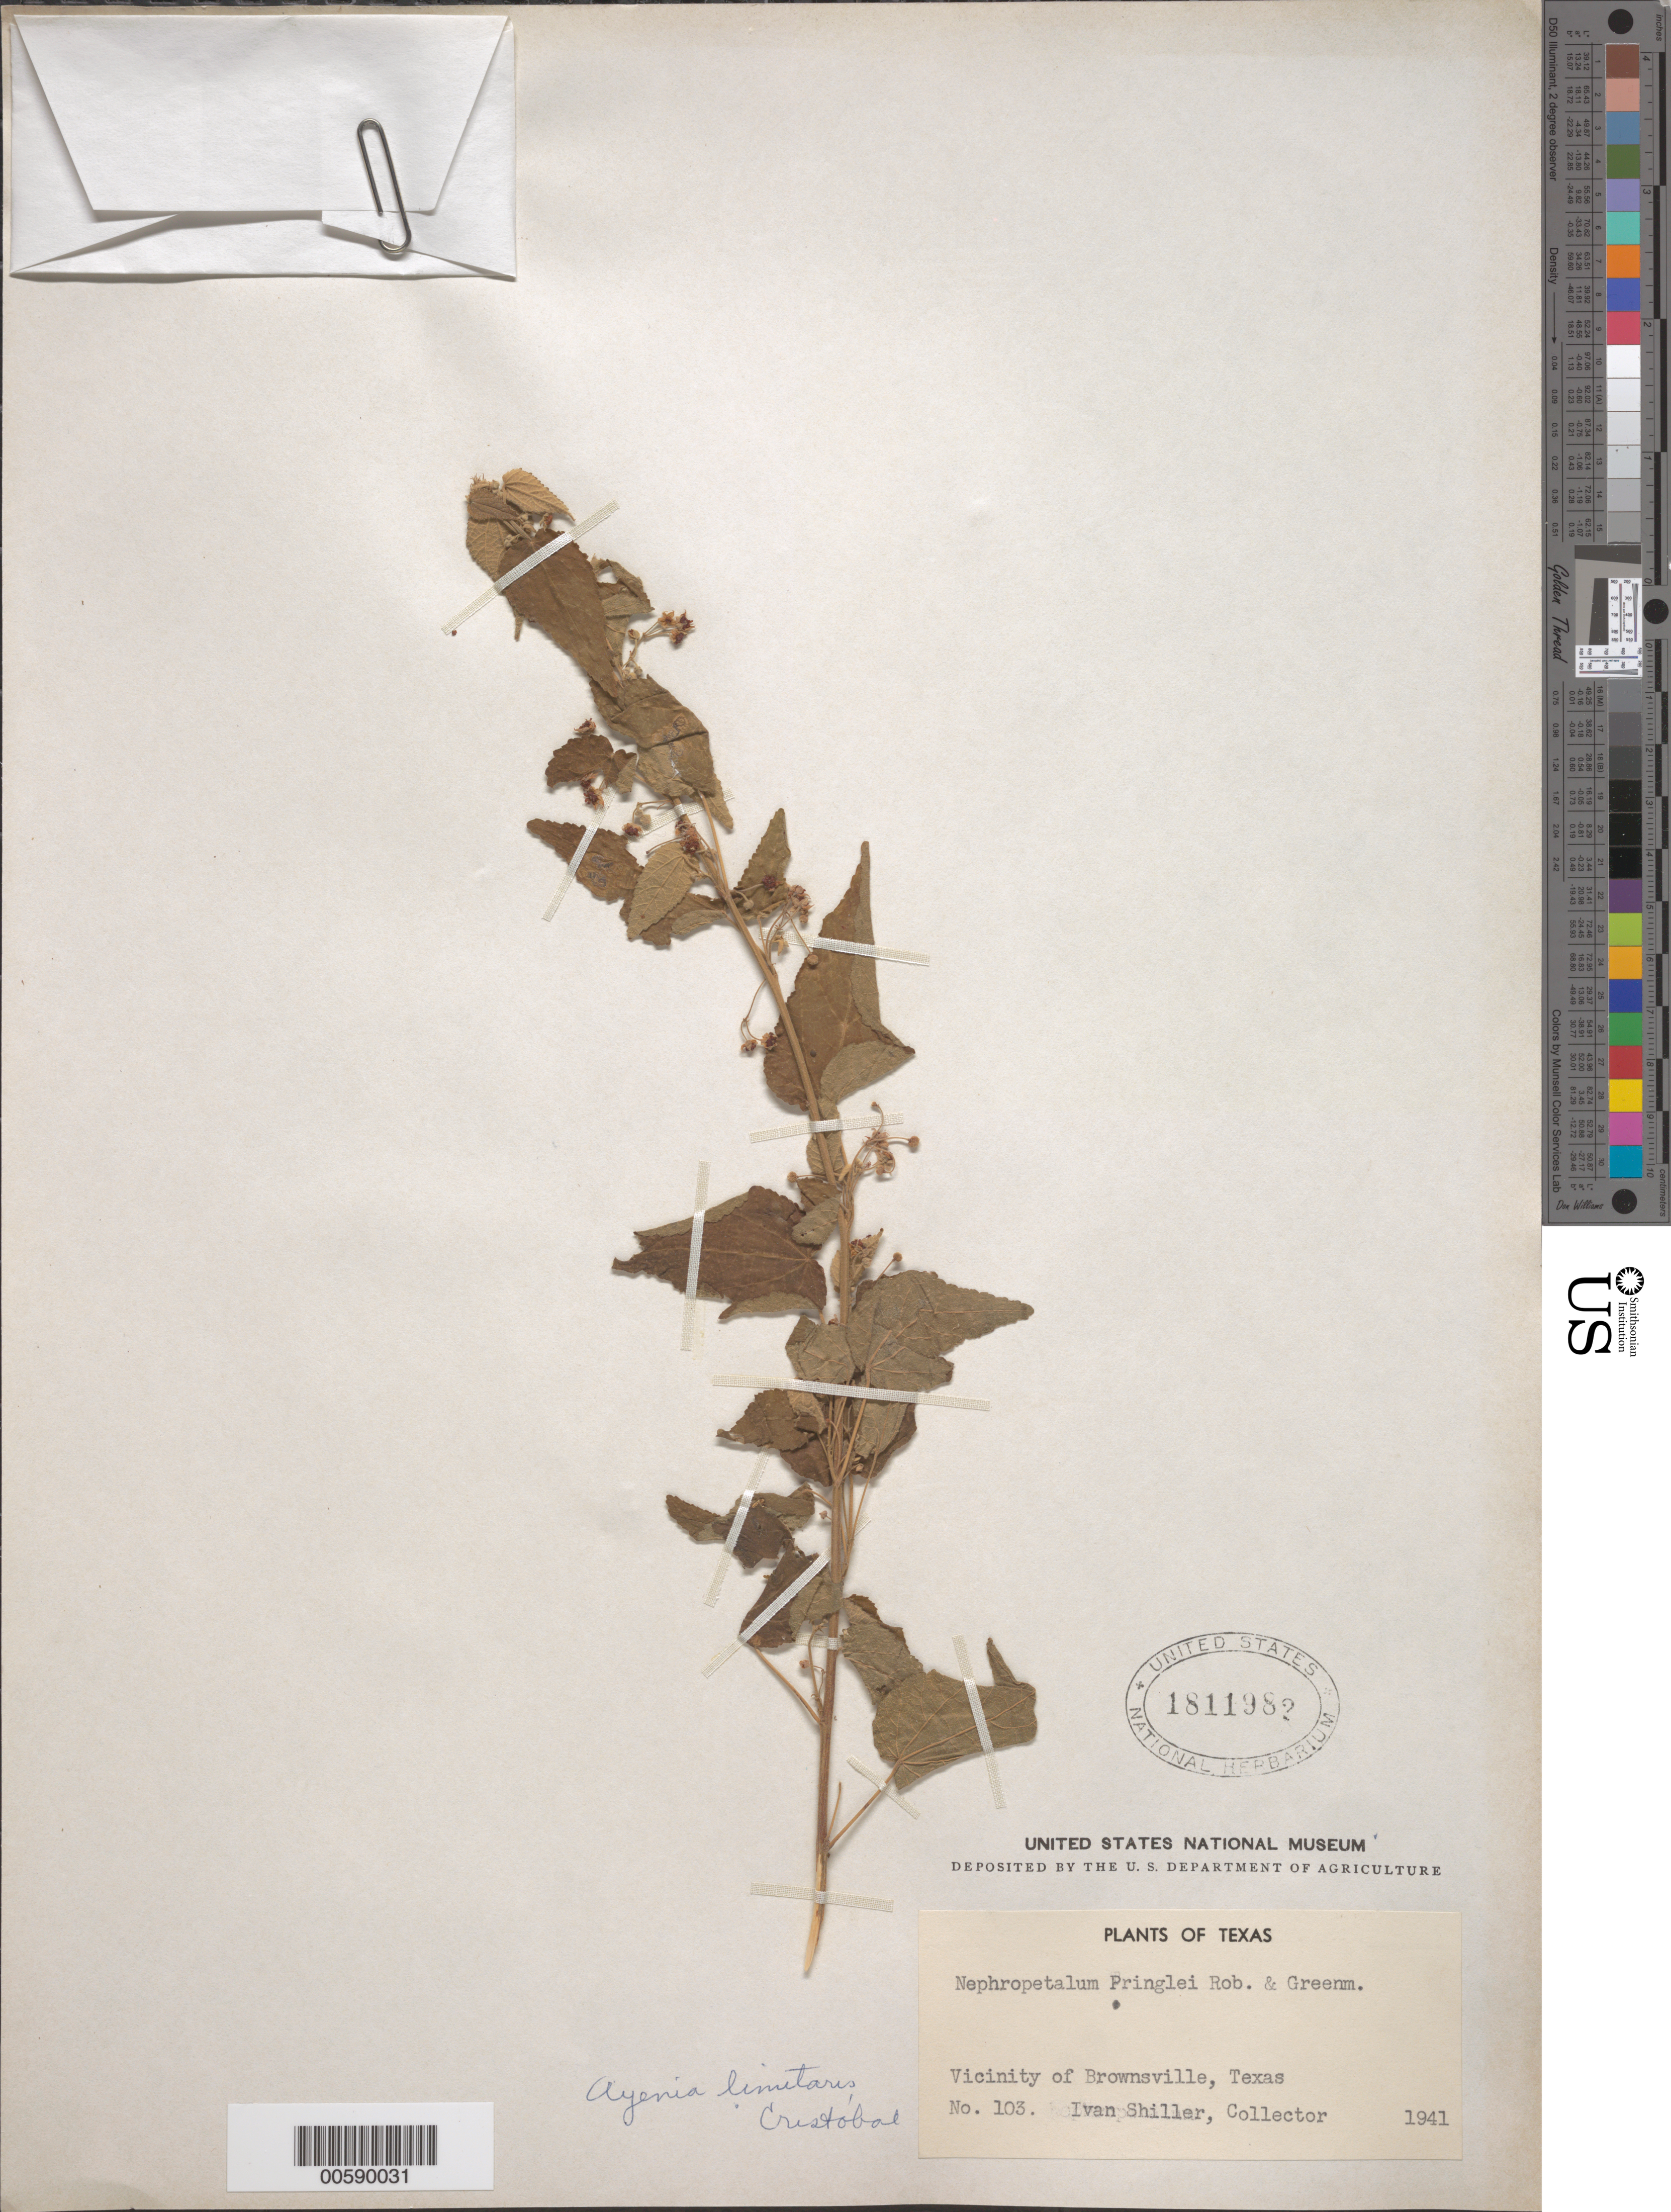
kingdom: Plantae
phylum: Tracheophyta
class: Magnoliopsida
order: Malvales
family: Malvaceae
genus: Ayenia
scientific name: Ayenia limitaris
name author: Cristóbal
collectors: I. Shiller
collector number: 103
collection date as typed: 1941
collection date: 1941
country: United States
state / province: Texas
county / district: Cameron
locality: Brownsville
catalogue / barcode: US 1811982